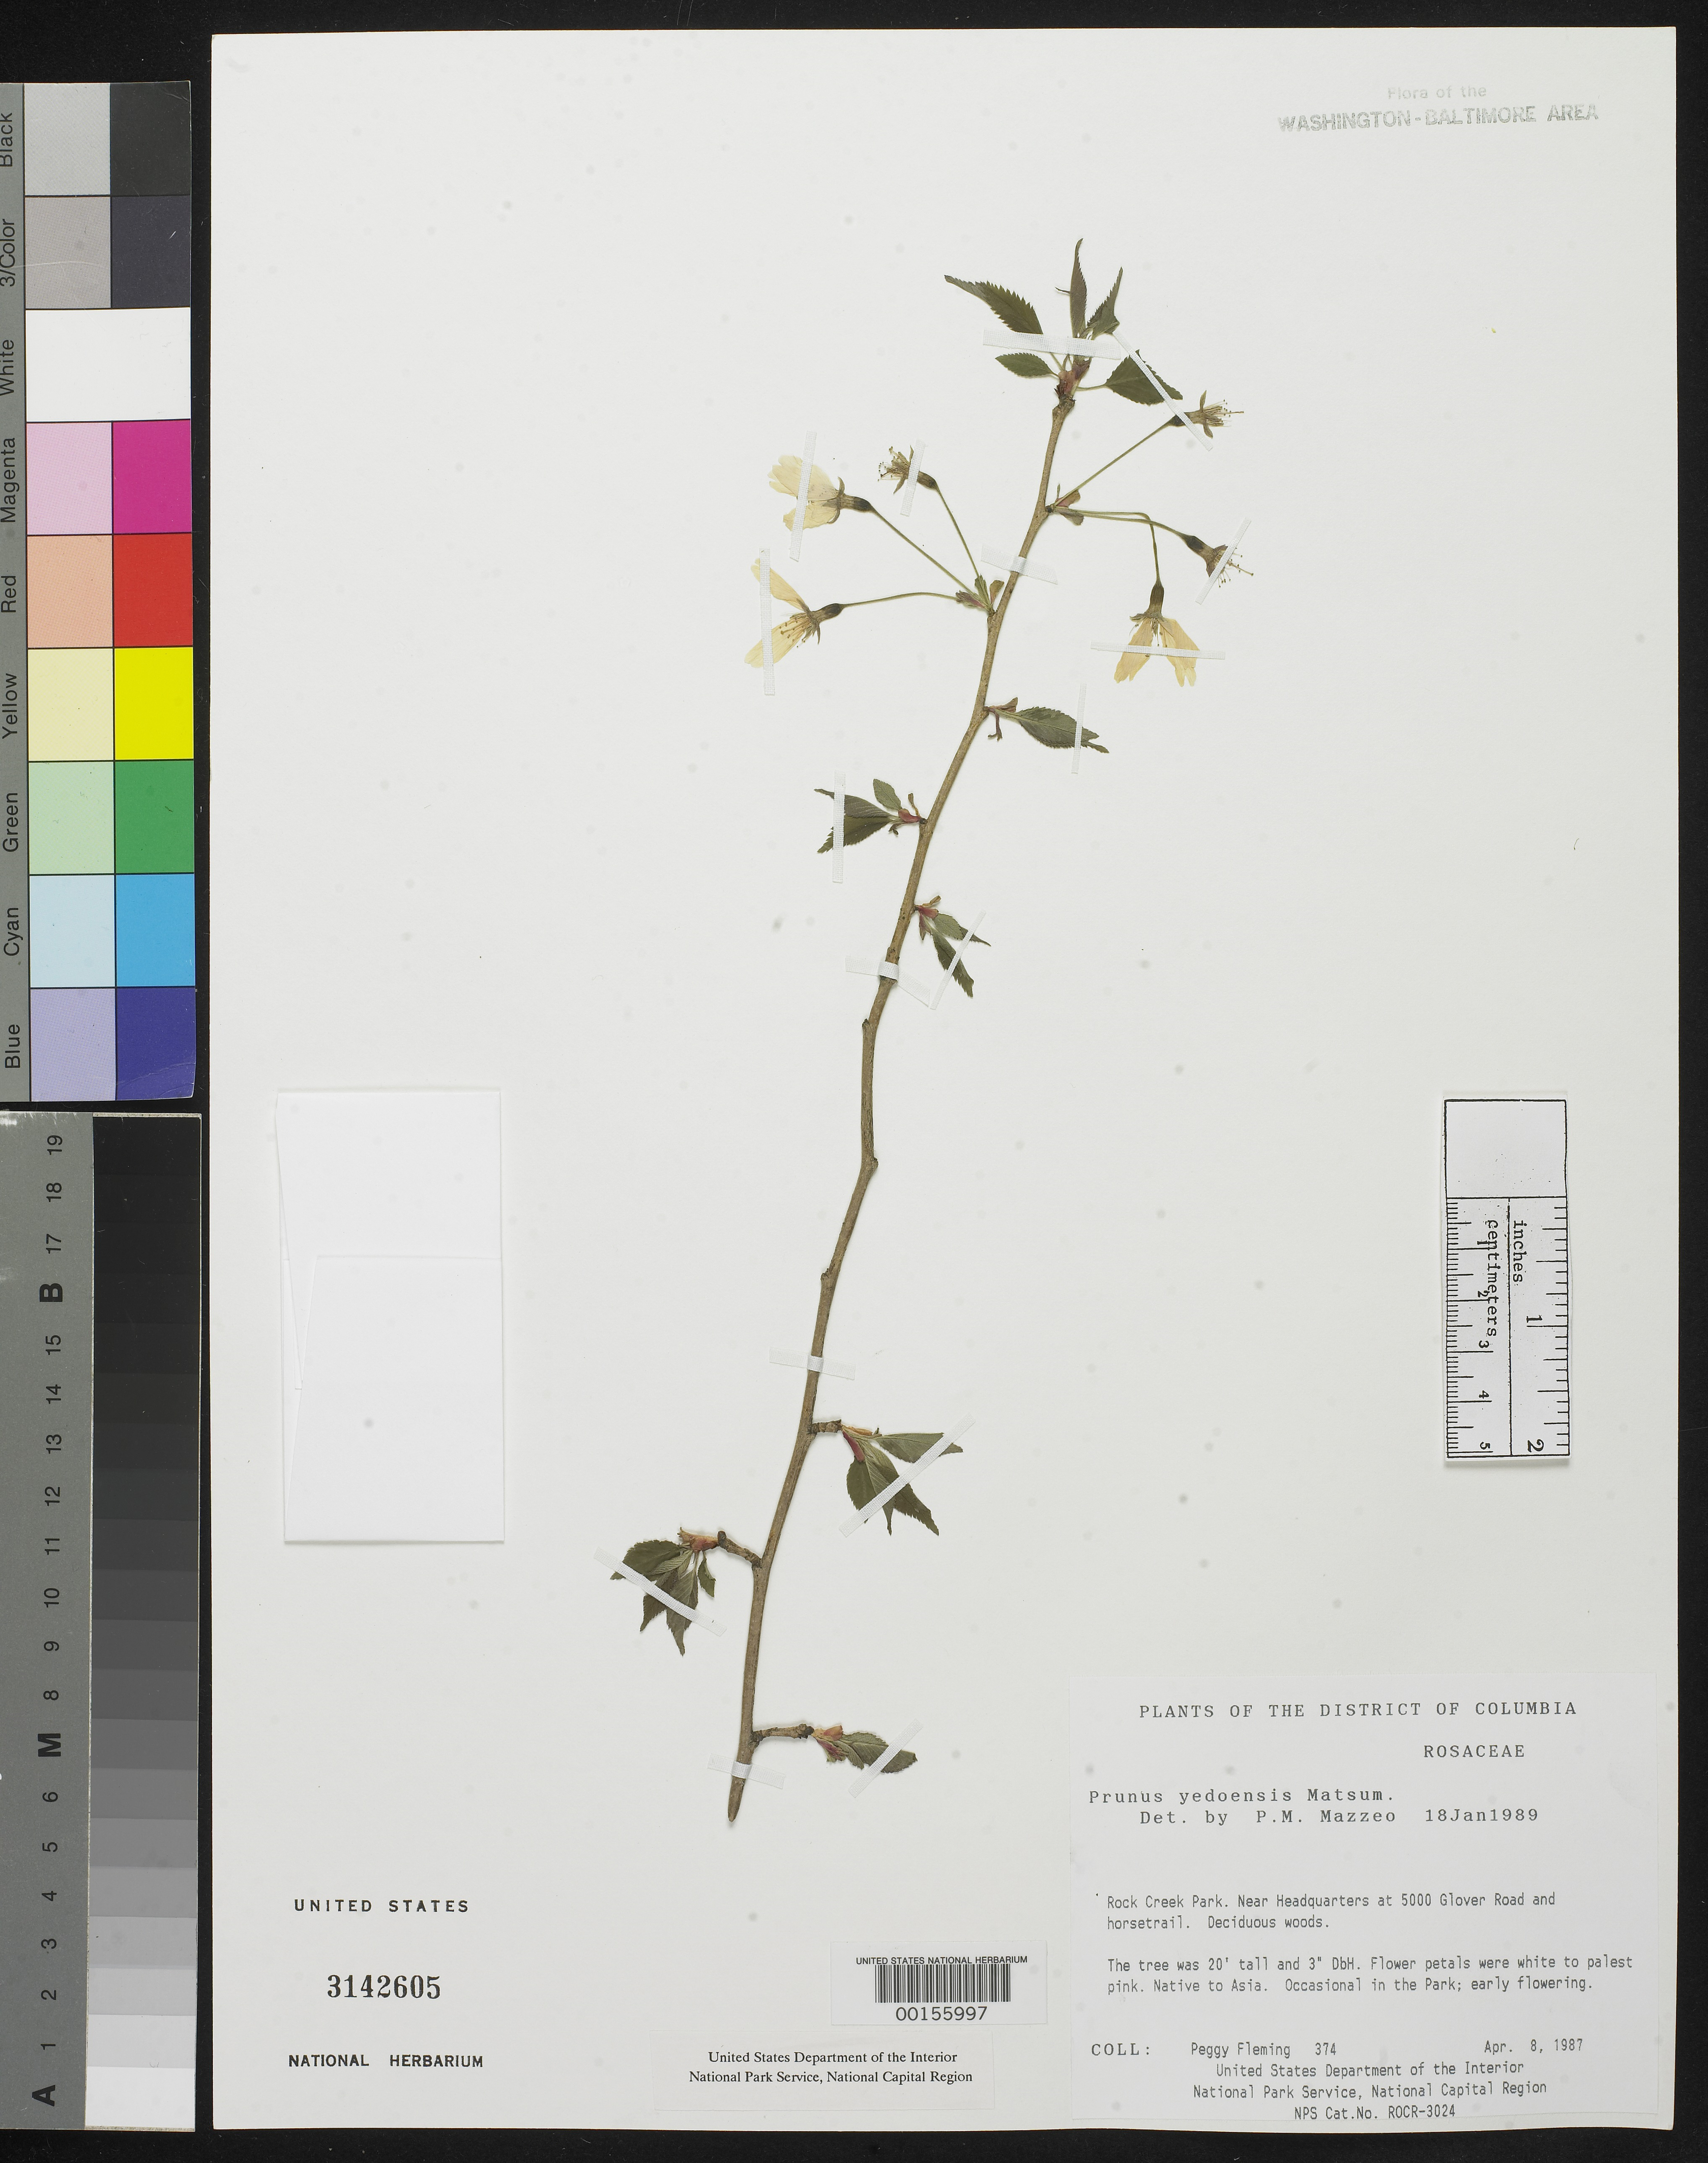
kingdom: Plantae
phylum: Tracheophyta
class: Magnoliopsida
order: Rosales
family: Rosaceae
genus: Prunus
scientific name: Prunus yedoensis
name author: Matsum.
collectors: P. Fleming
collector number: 374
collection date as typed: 08 Apr 1987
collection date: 1987-04-08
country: United States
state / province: District of Columbia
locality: Rock Creek Park, near headquarters at 5000 Glover Road and Horsetrail Rock Creek Park and Vicinity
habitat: Deciduous woods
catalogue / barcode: US 3142605